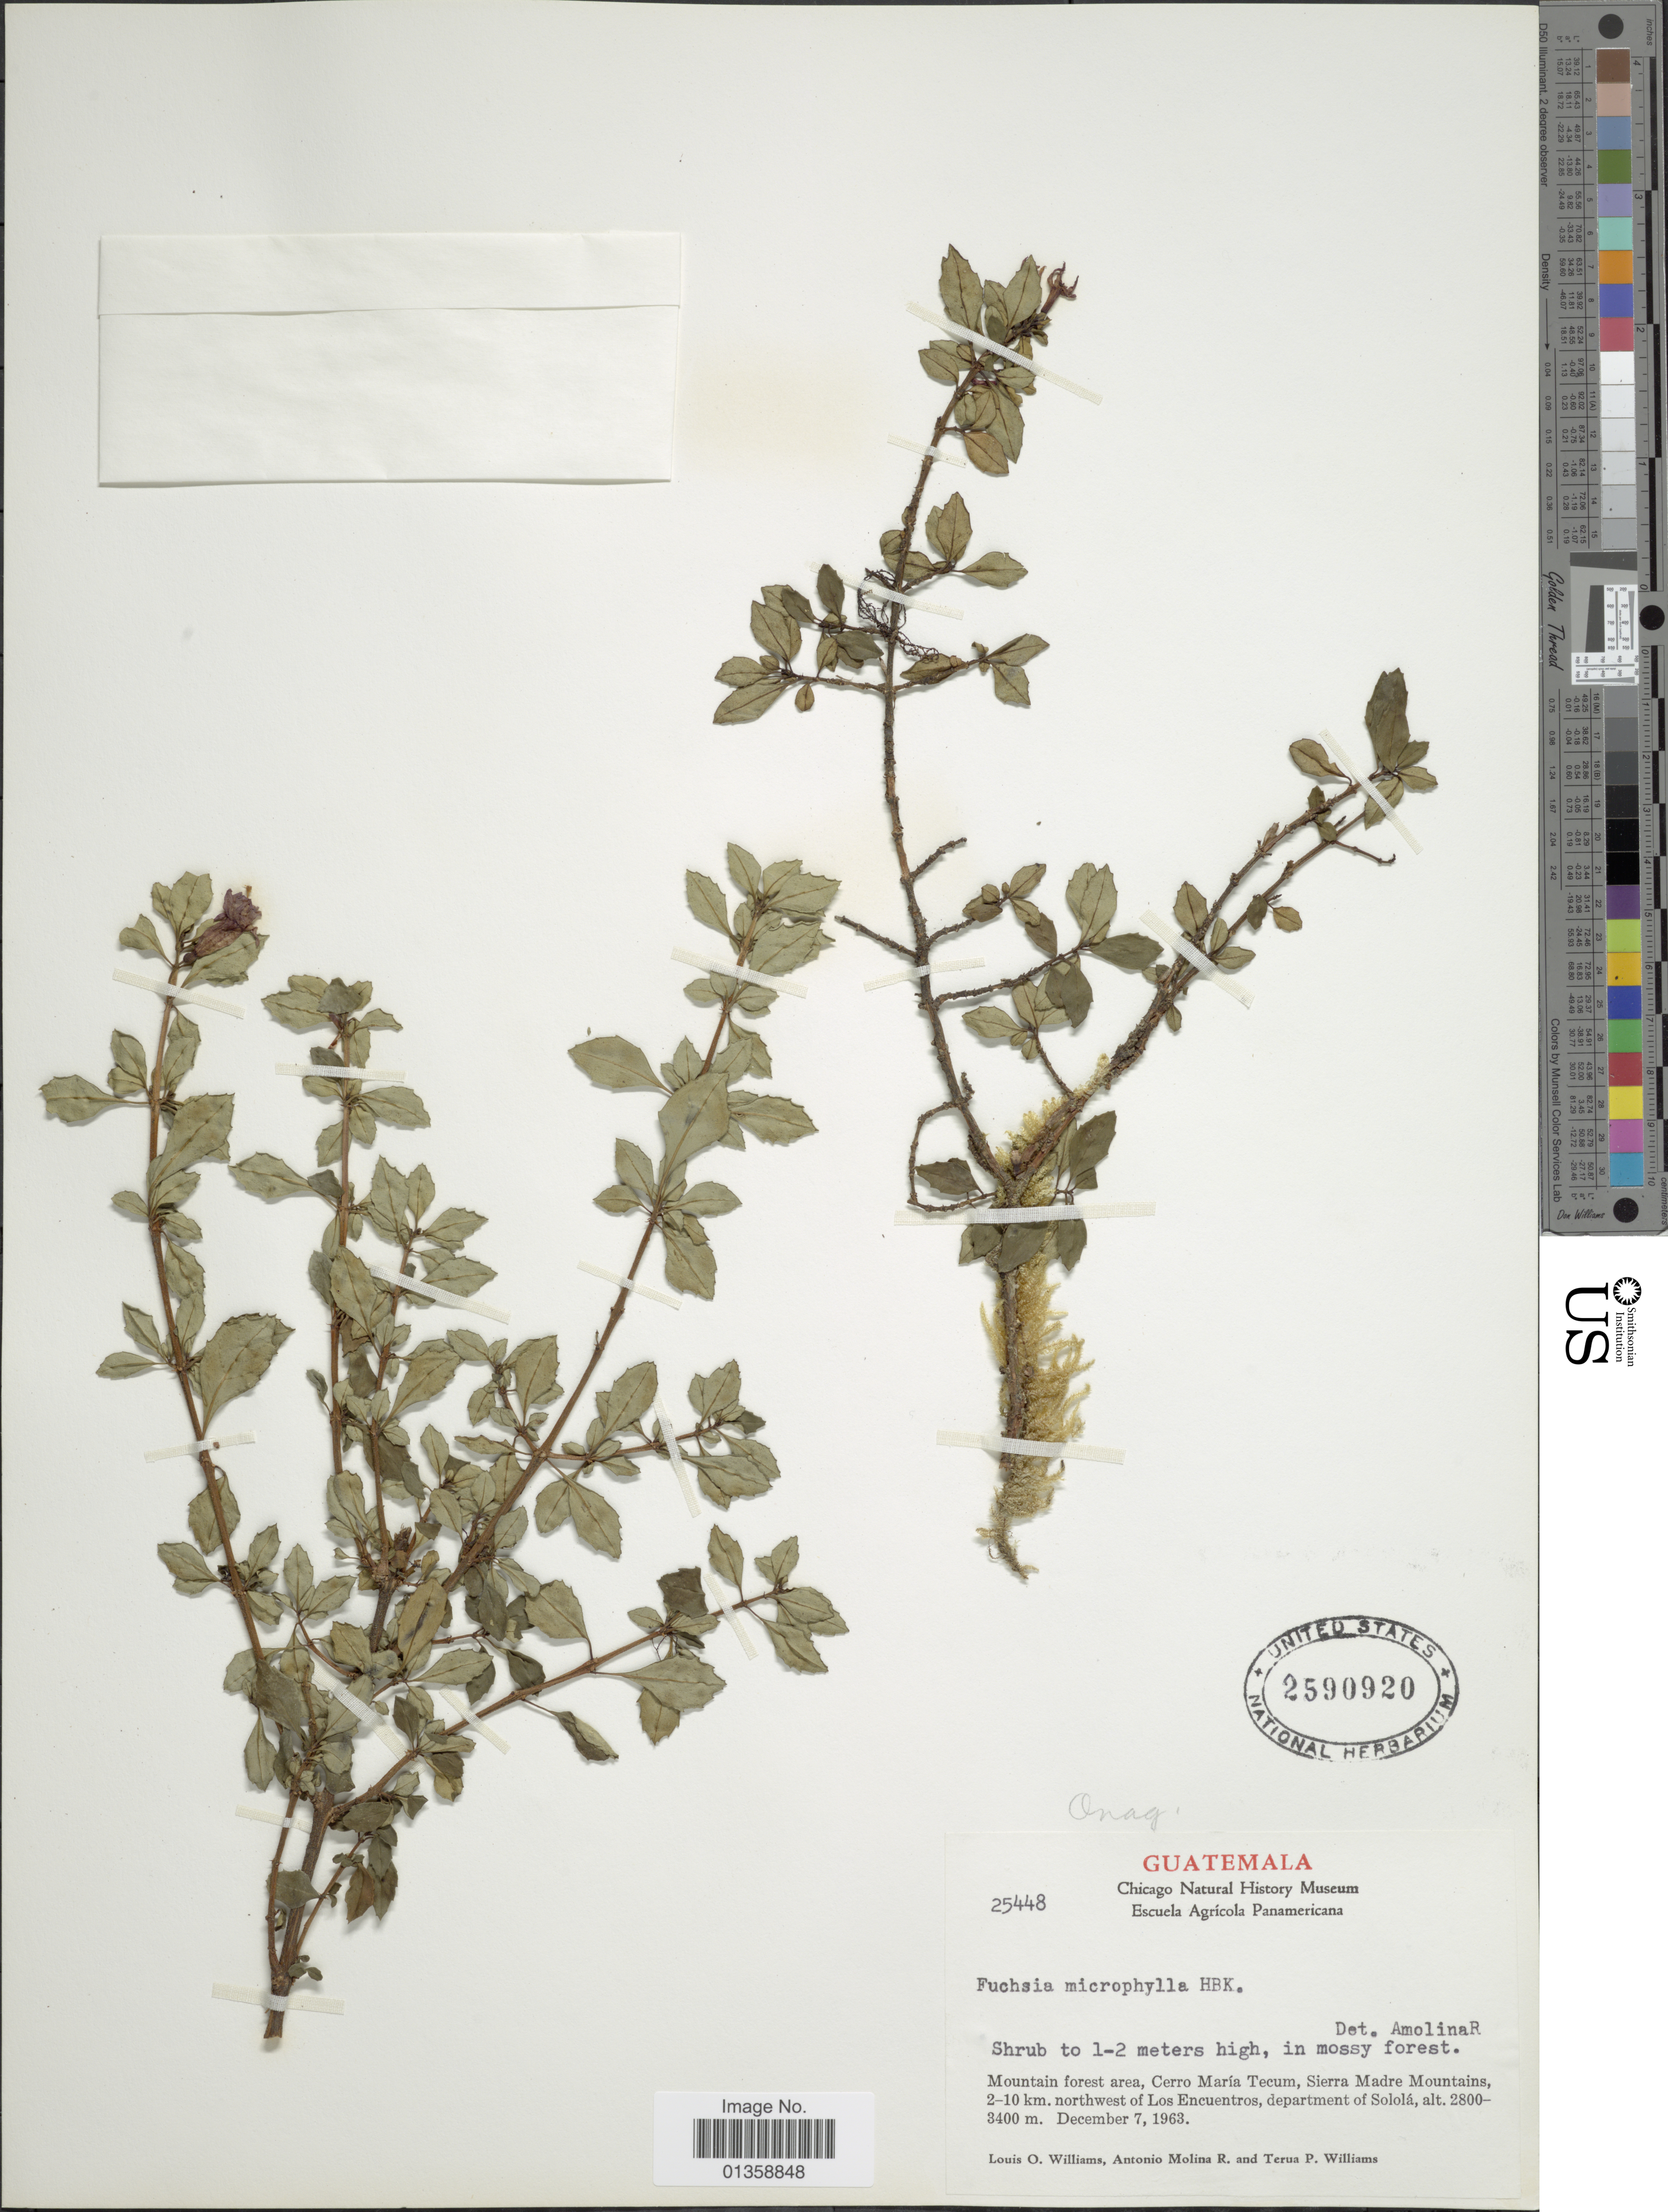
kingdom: Plantae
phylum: Tracheophyta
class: Magnoliopsida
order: Myrtales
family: Onagraceae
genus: Fuchsia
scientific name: Fuchsia microphylla subsp. microphylla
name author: Kunth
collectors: L. O. Williams, A. Molina R. & T. P. Williams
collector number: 25448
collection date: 1963-12-07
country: Guatemala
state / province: Sololá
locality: Mountain forest area, Cerro María Tecum, Sierra Madre Mountains, 2-10 km. northwest of Los Encuentros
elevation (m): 2800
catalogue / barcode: US 2590920